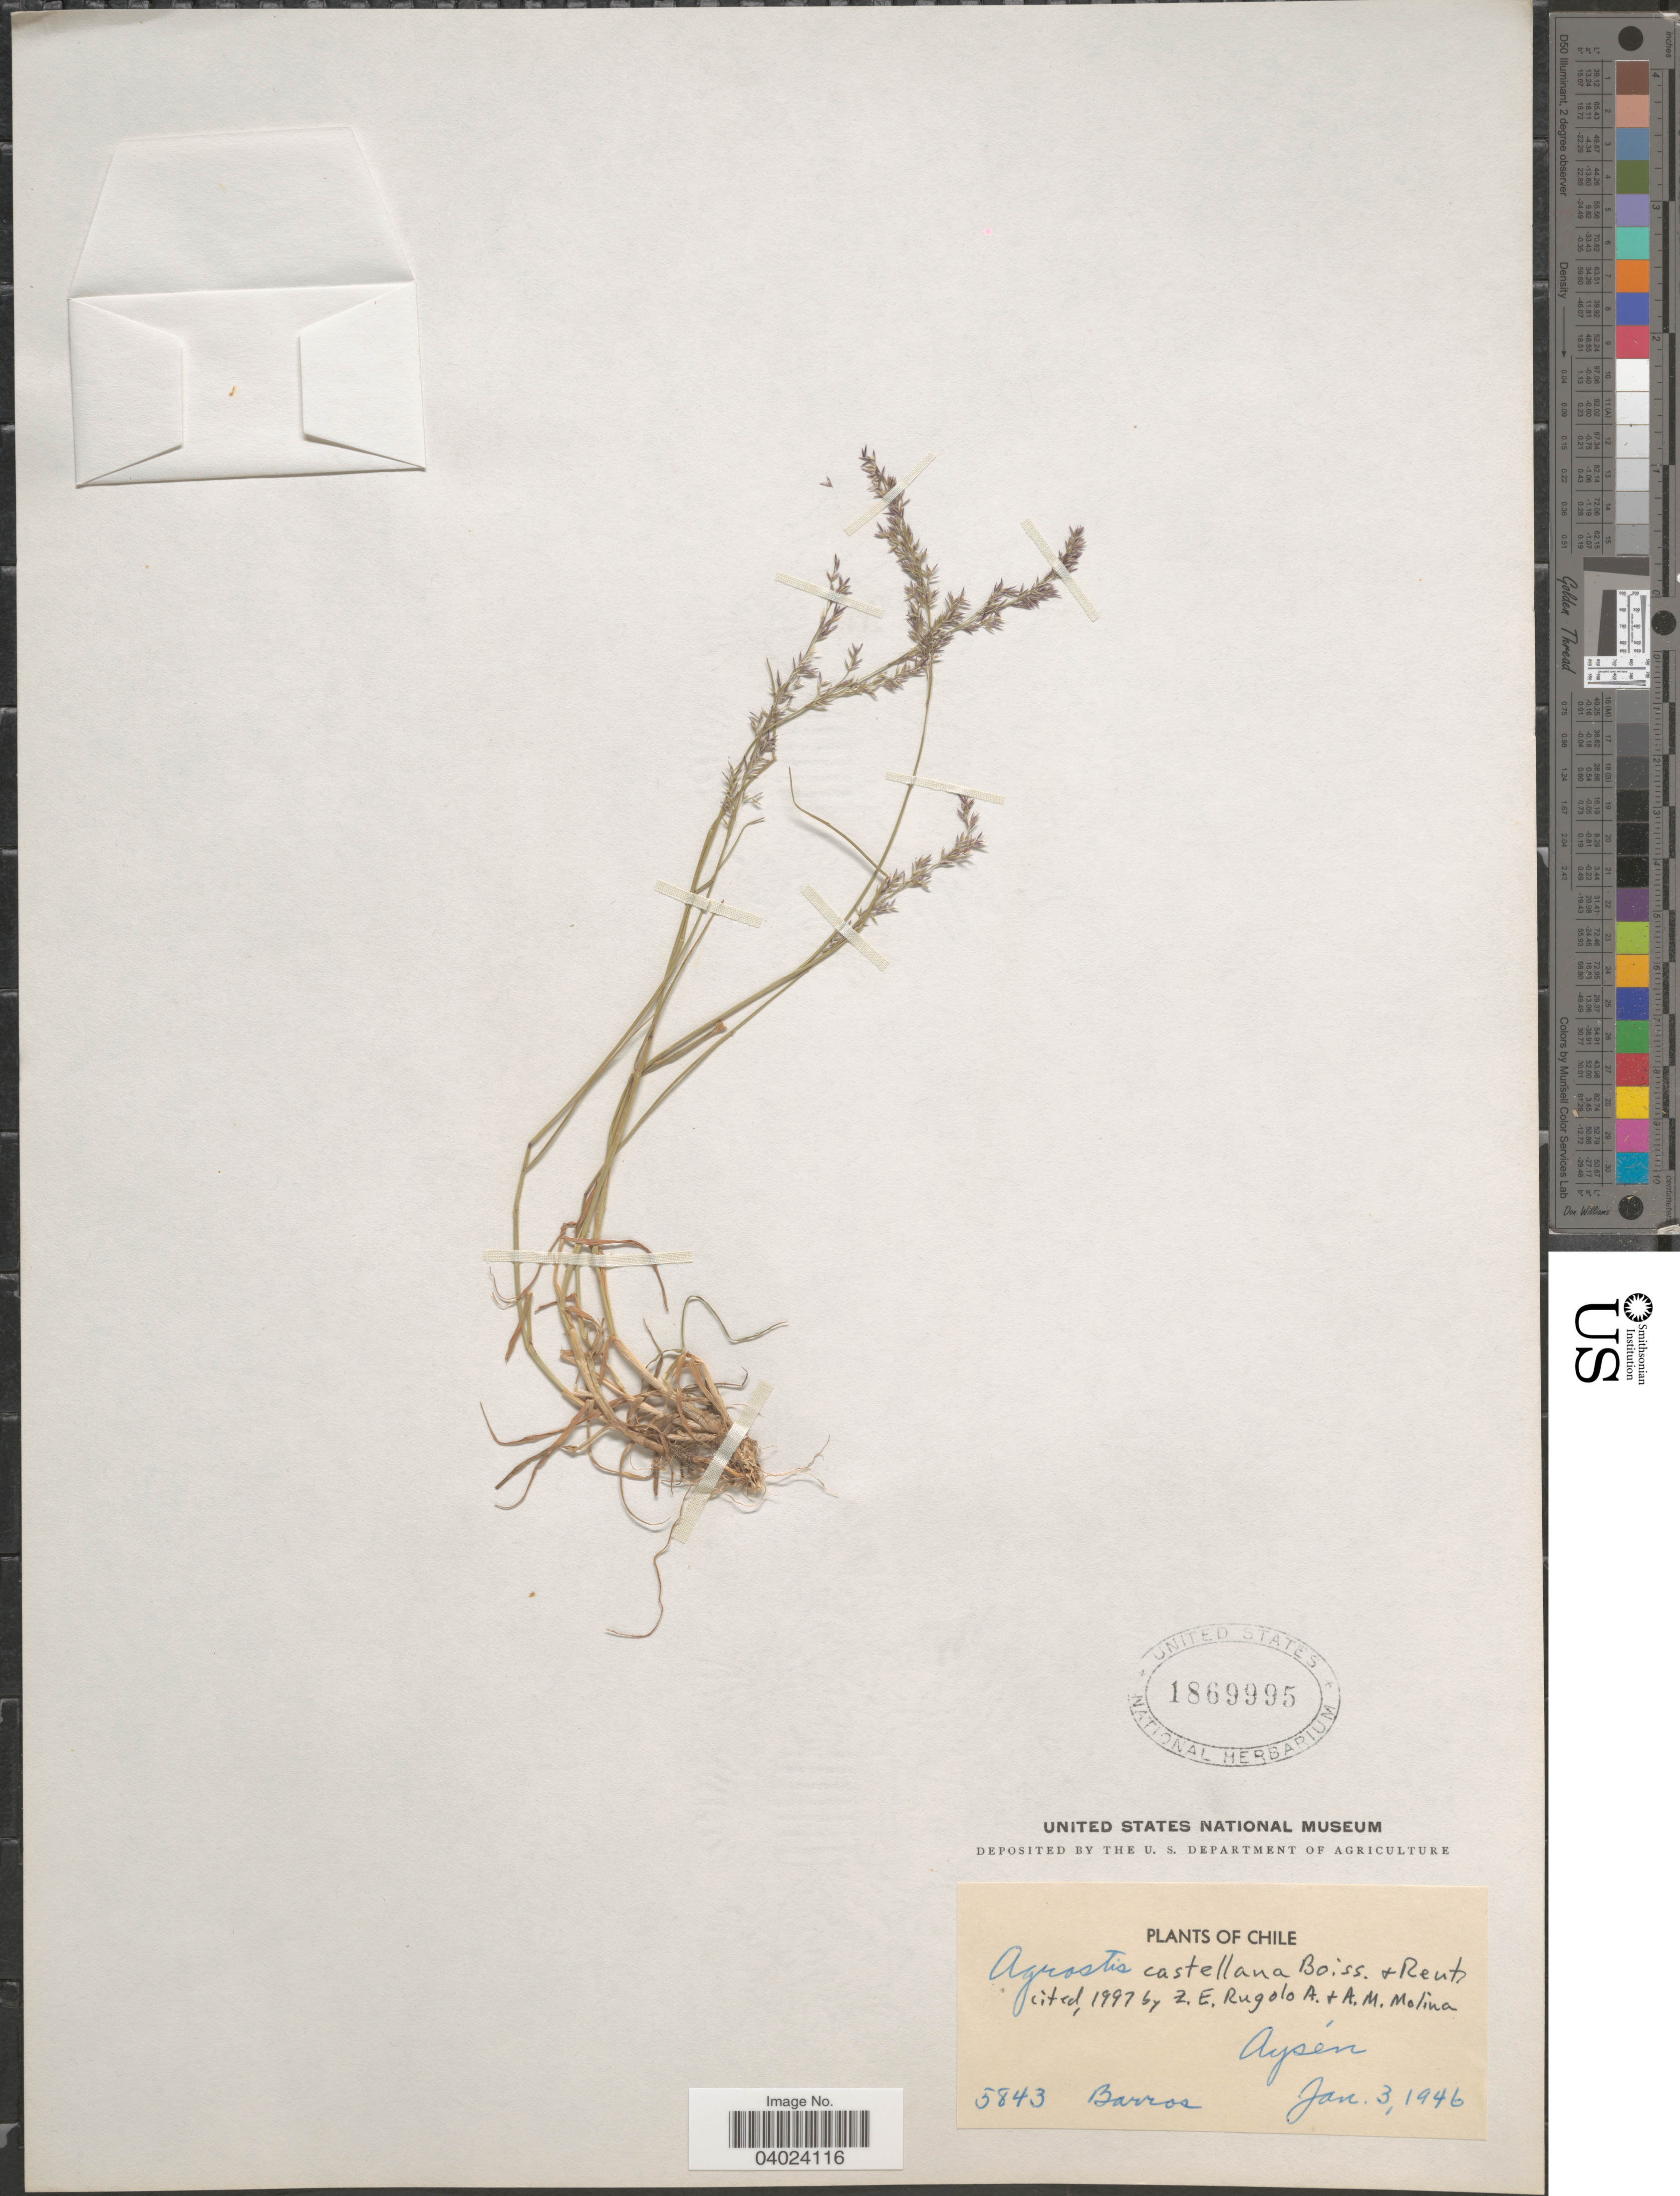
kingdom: Plantae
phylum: Tracheophyta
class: Liliopsida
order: Poales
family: Poaceae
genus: Agrostis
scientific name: Agrostis castellana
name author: Boiss. & Reut.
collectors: Barros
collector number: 5843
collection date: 1946-01-03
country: Chile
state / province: Aisén (XI)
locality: Aysen.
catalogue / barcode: US 1869995